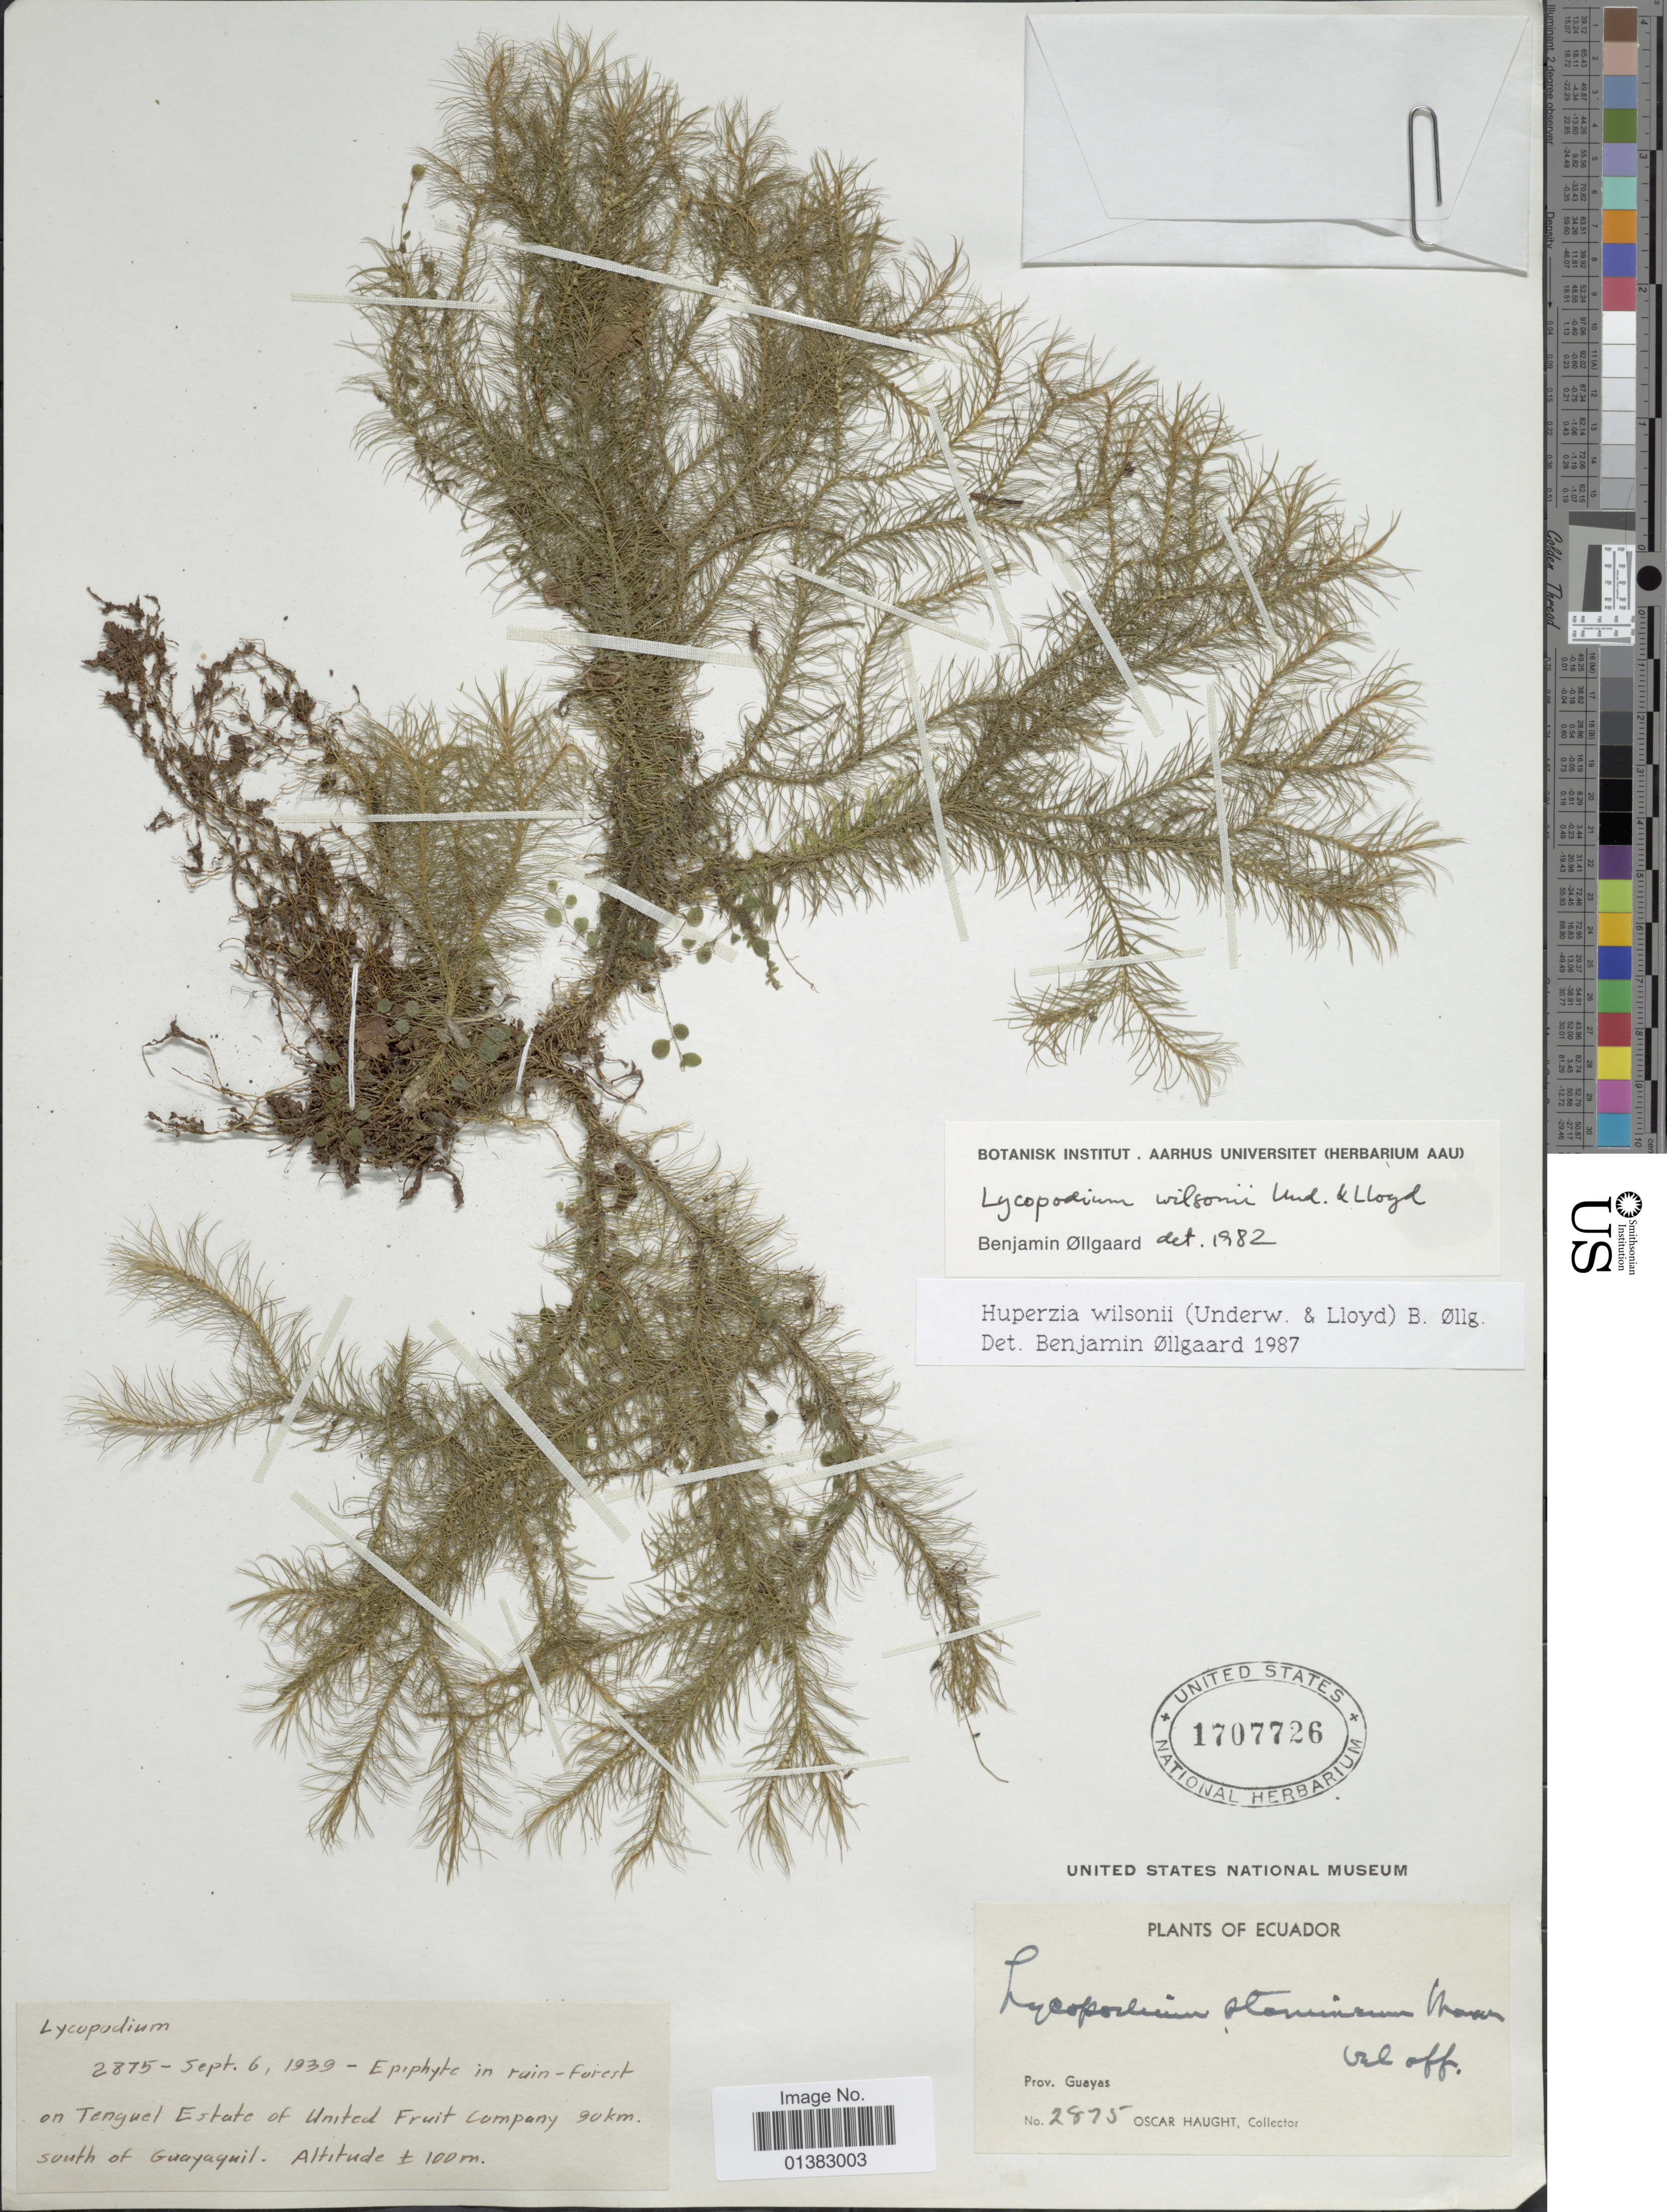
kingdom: Plantae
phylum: Tracheophyta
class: Lycopodiopsida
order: Lycopodiales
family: Lycopodiaceae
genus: Phlegmariurus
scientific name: Phlegmariurus wilsonii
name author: (Underw. & F.E. Lloyd) B. Øllg.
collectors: O. L. Haught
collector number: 2875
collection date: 1939-09-06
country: Ecuador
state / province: Guayas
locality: On Tenguel Estate of United Fruit Company 90 km. south of Guayaquil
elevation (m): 100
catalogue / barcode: US 1707726